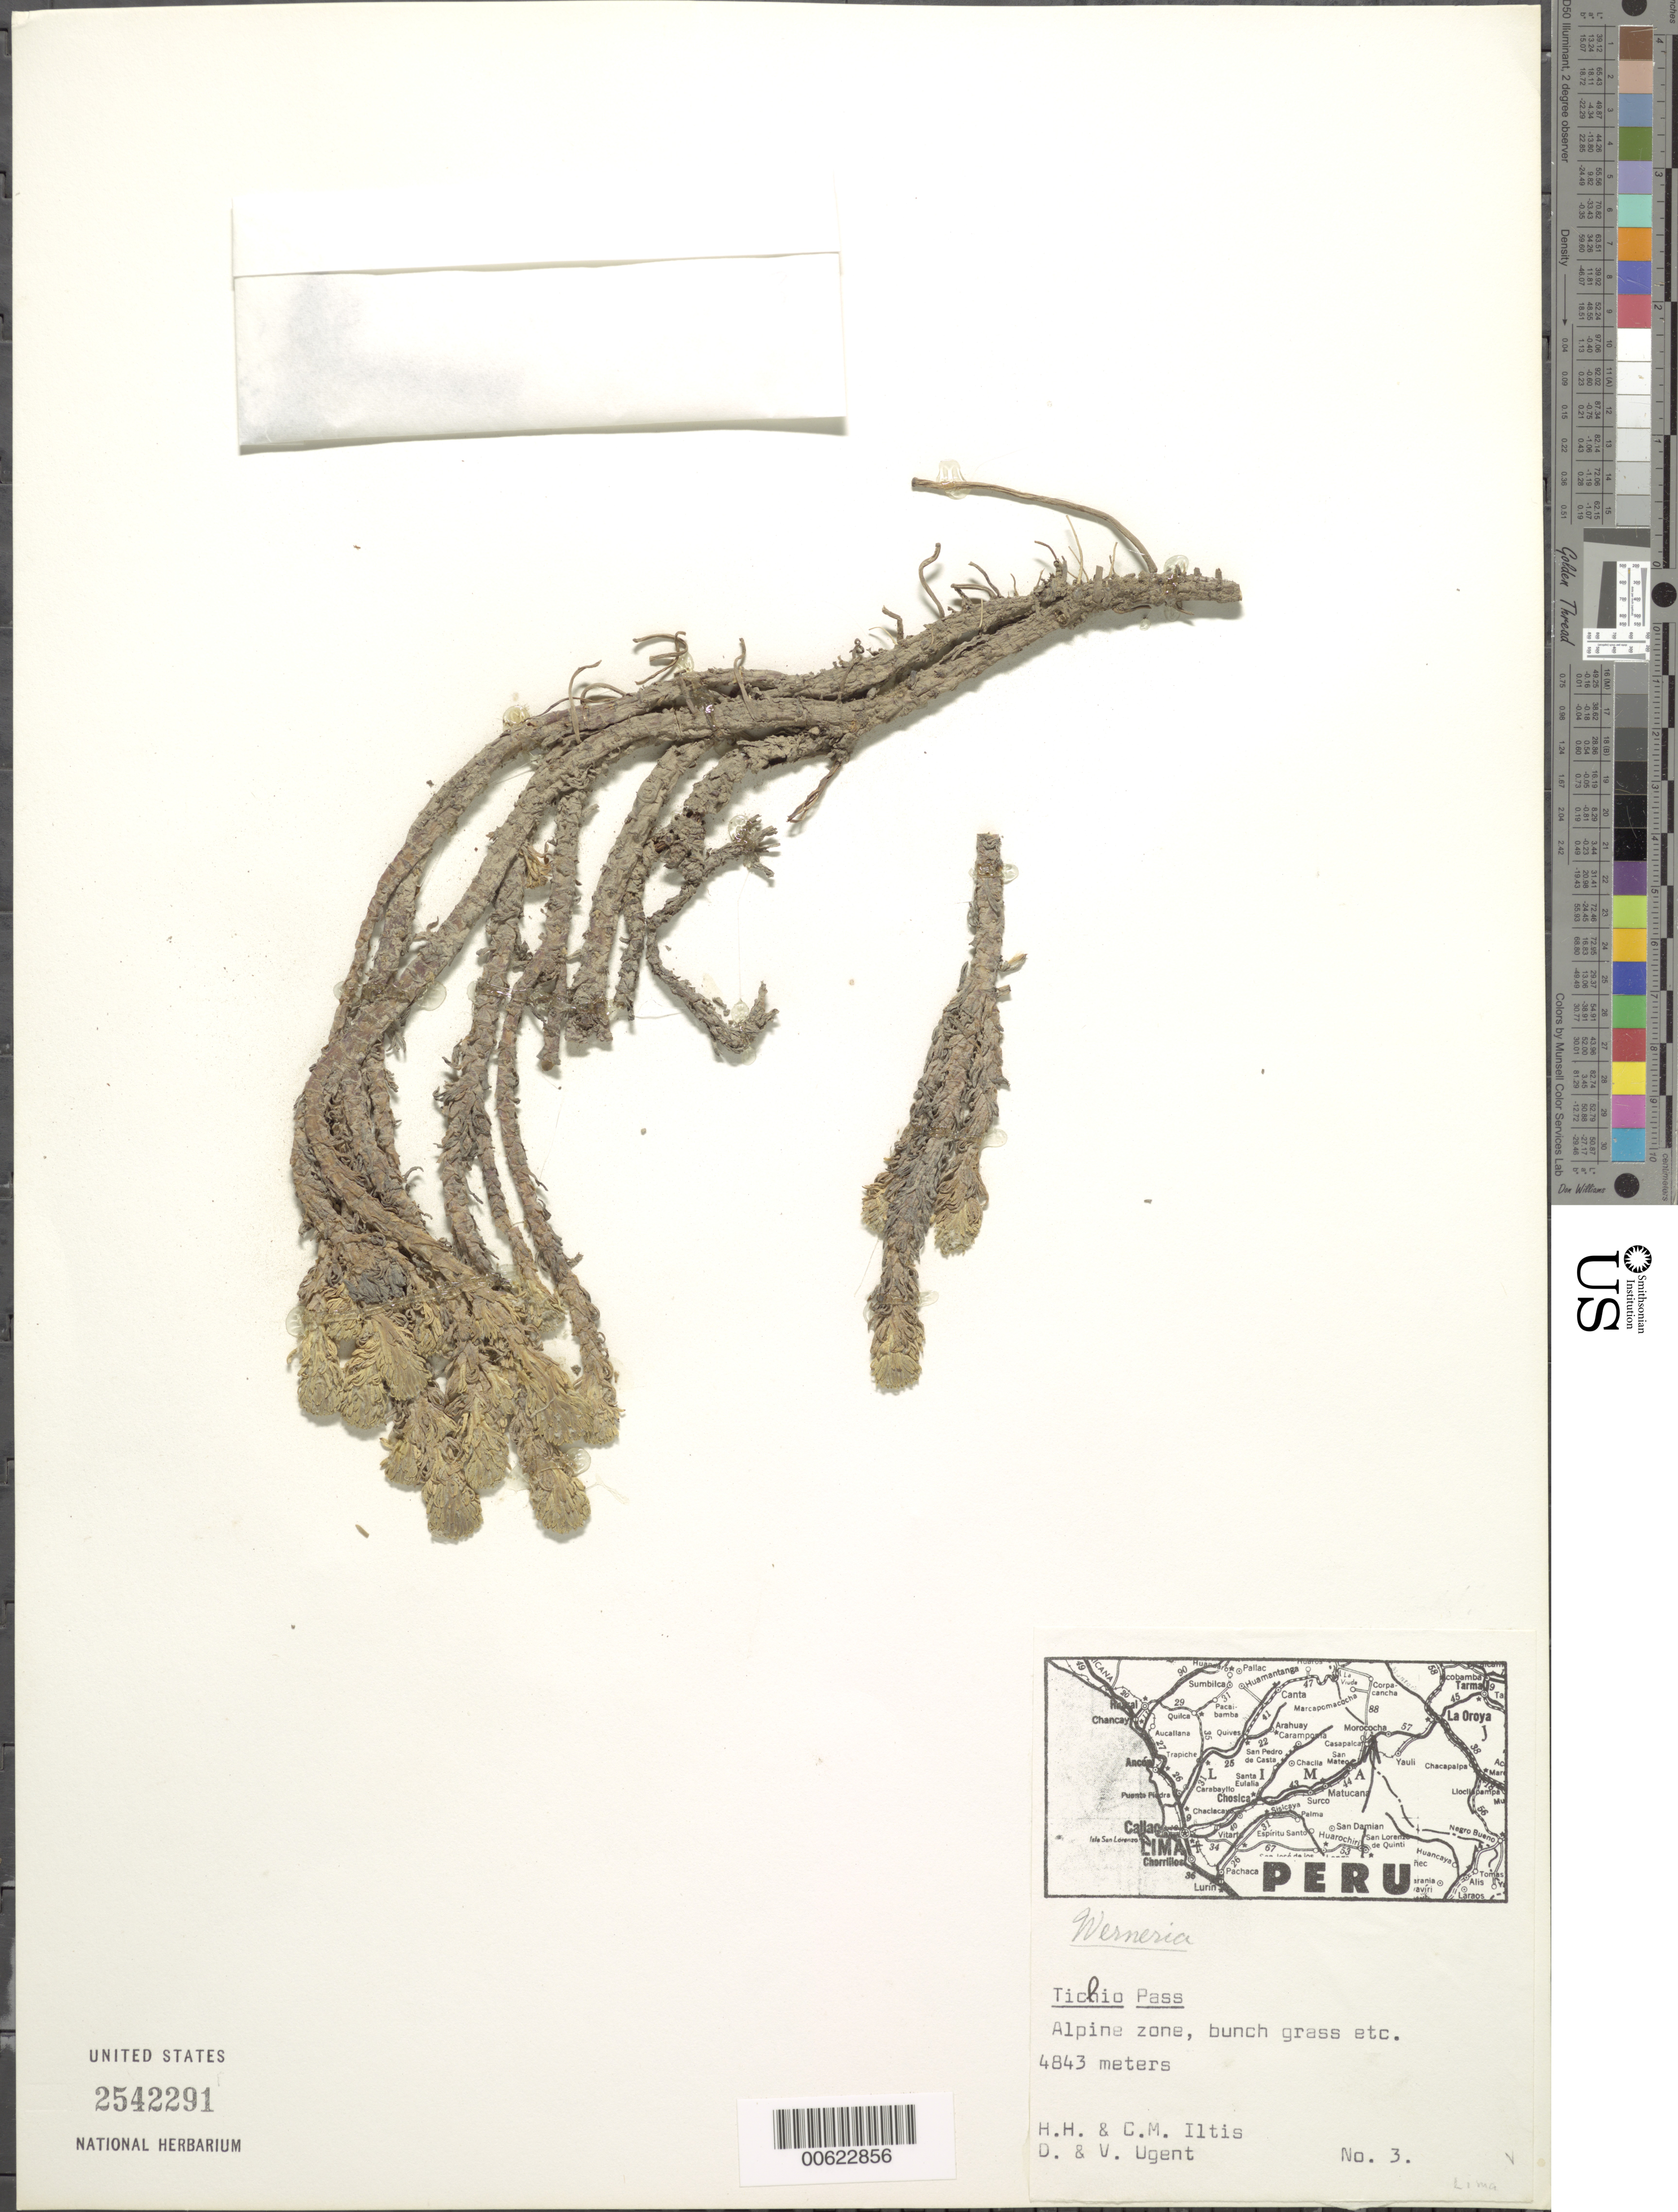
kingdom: Plantae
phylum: Tracheophyta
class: Magnoliopsida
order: Asterales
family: Asteraceae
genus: Xenophyllum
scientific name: Xenophyllum digitatum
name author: (Wedd.) V.A. Funk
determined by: Funk, Vicki A., (BOT), Smithsonian Institution - National Museum of Natural History (UNITED STATES)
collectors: H. H. Iltis, C. M Iltis, D. Ugent & V. Ugent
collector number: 3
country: Peru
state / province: Lima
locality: Ticlio Pass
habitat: Alpine zone, bunch grass etc.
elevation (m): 4843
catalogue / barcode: US 2542291